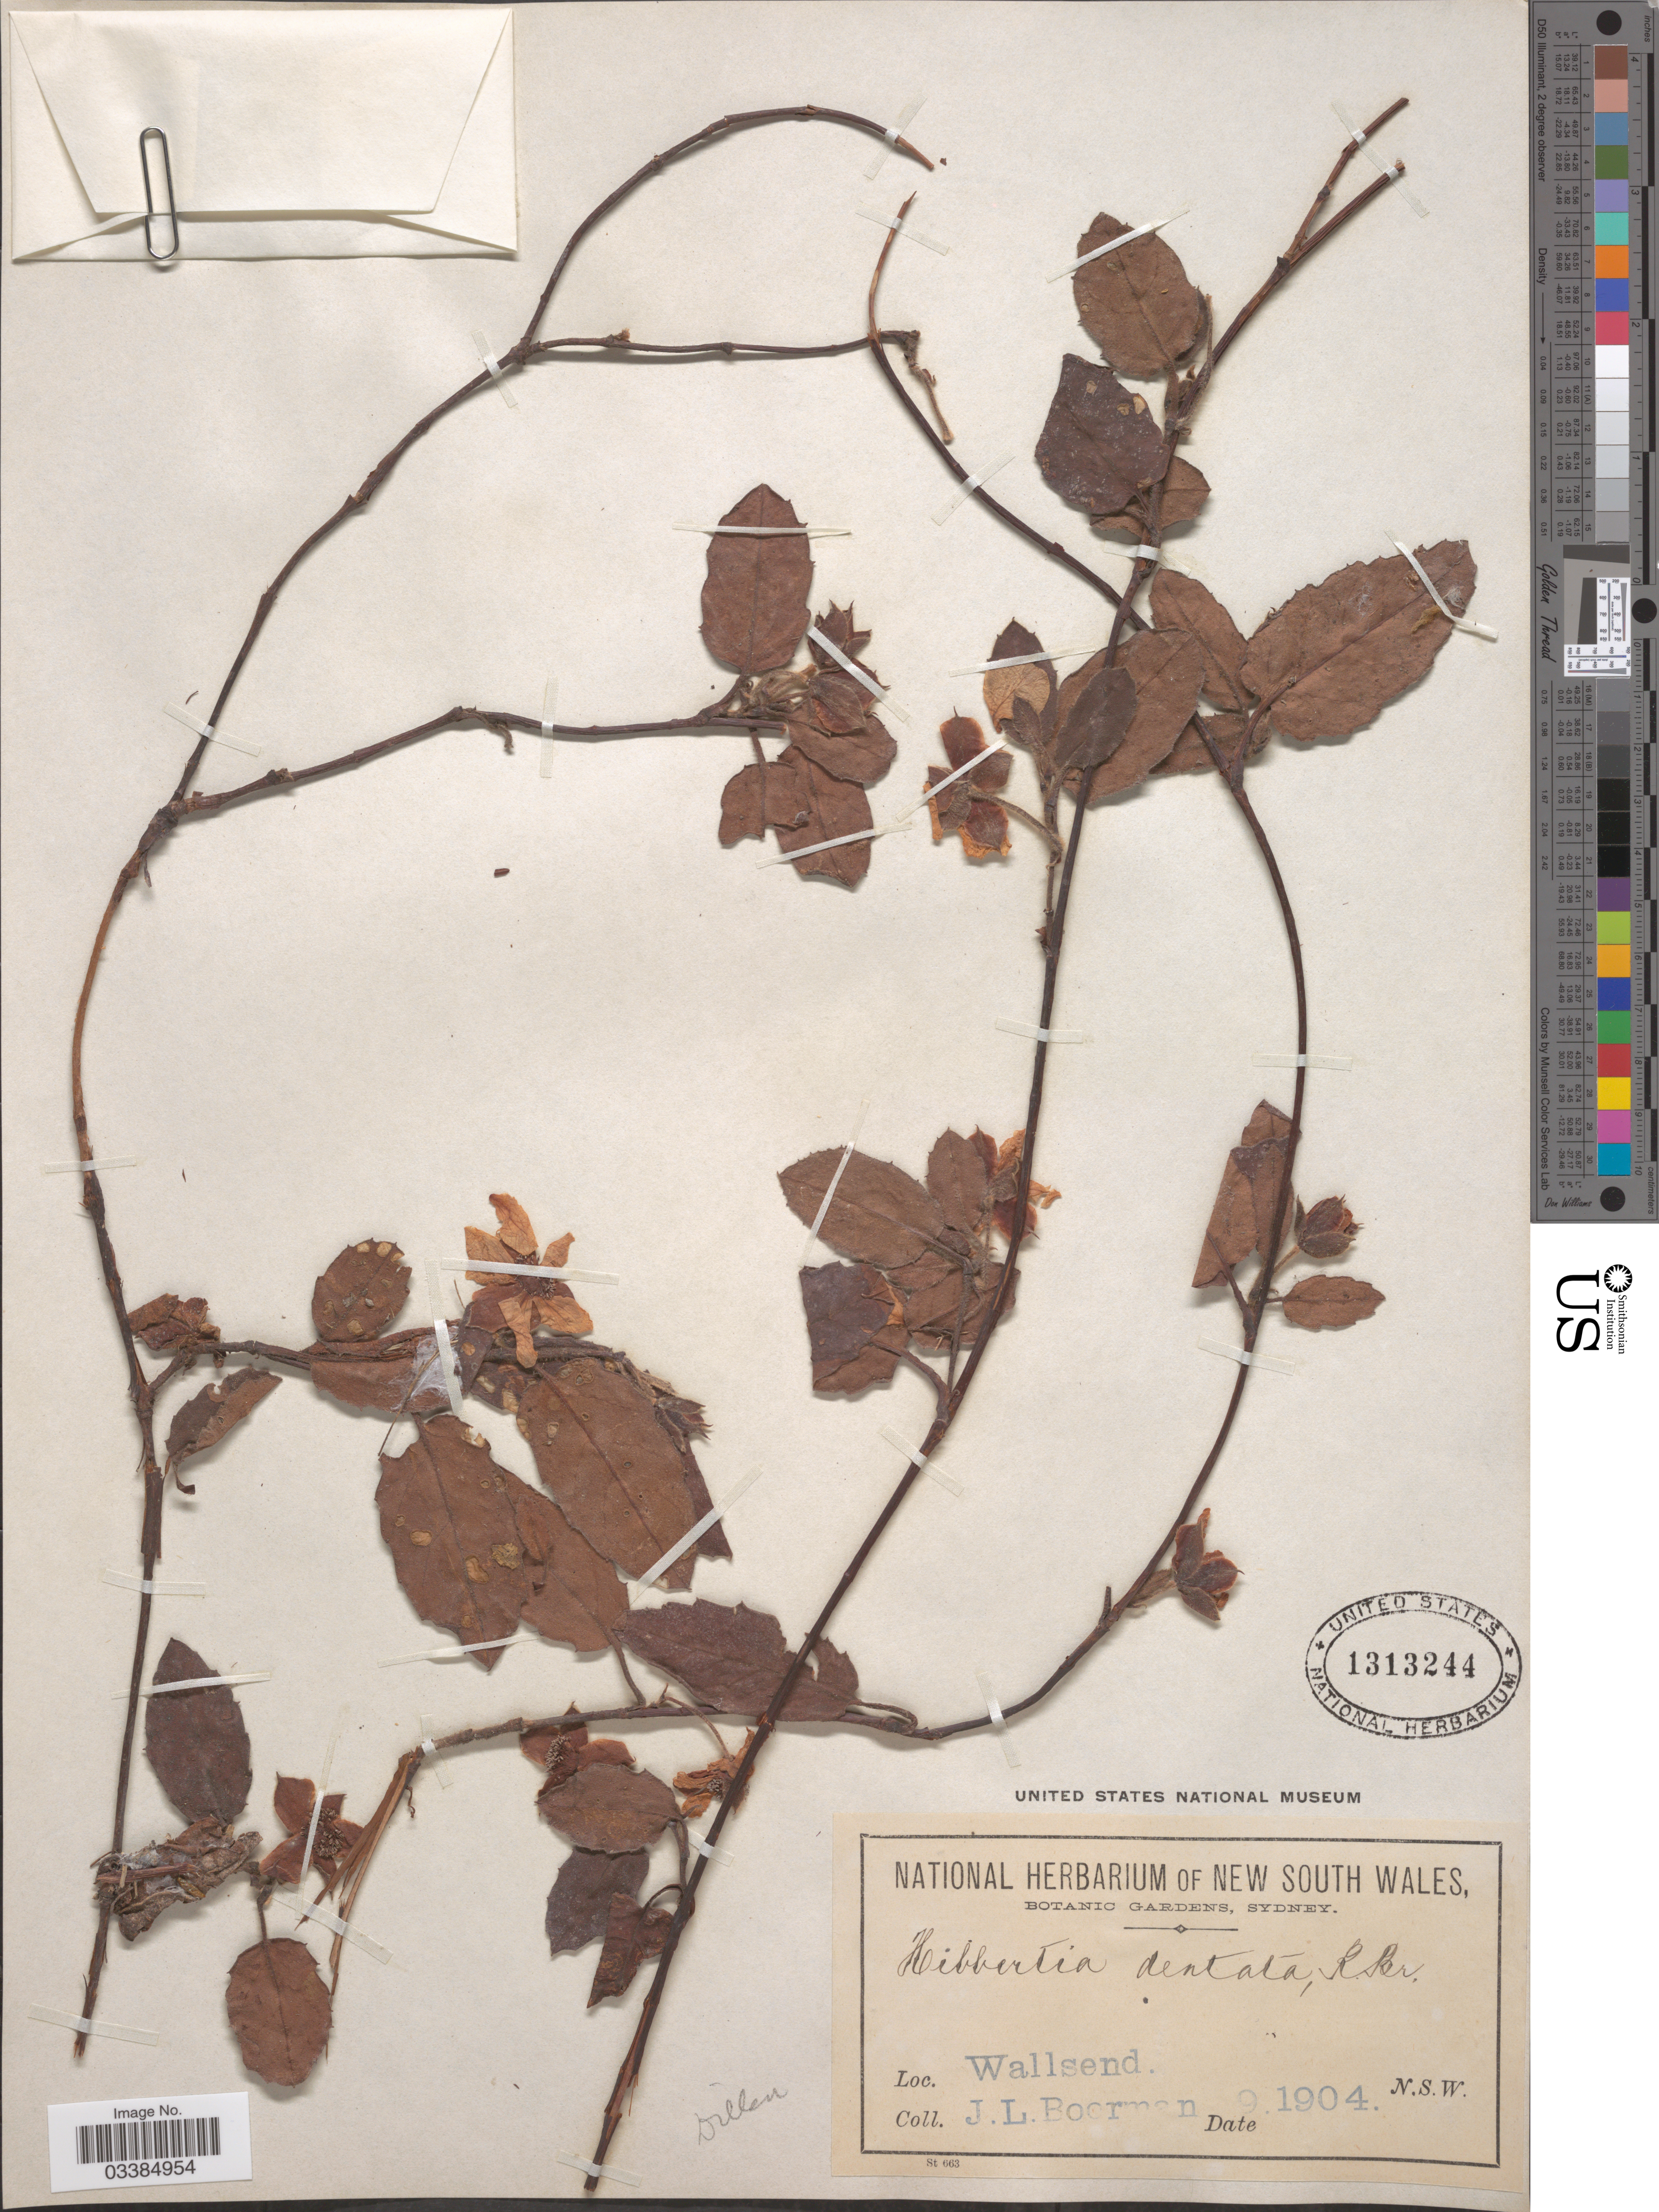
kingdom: Plantae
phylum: Tracheophyta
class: Magnoliopsida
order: Dilleniales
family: Dilleniaceae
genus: Hibbertia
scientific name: Hibbertia dentata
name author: R. Br. ex DC.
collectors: J. Boorman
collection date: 1904-09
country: Australia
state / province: New South Wales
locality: Wallsend.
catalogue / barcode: US 1313244